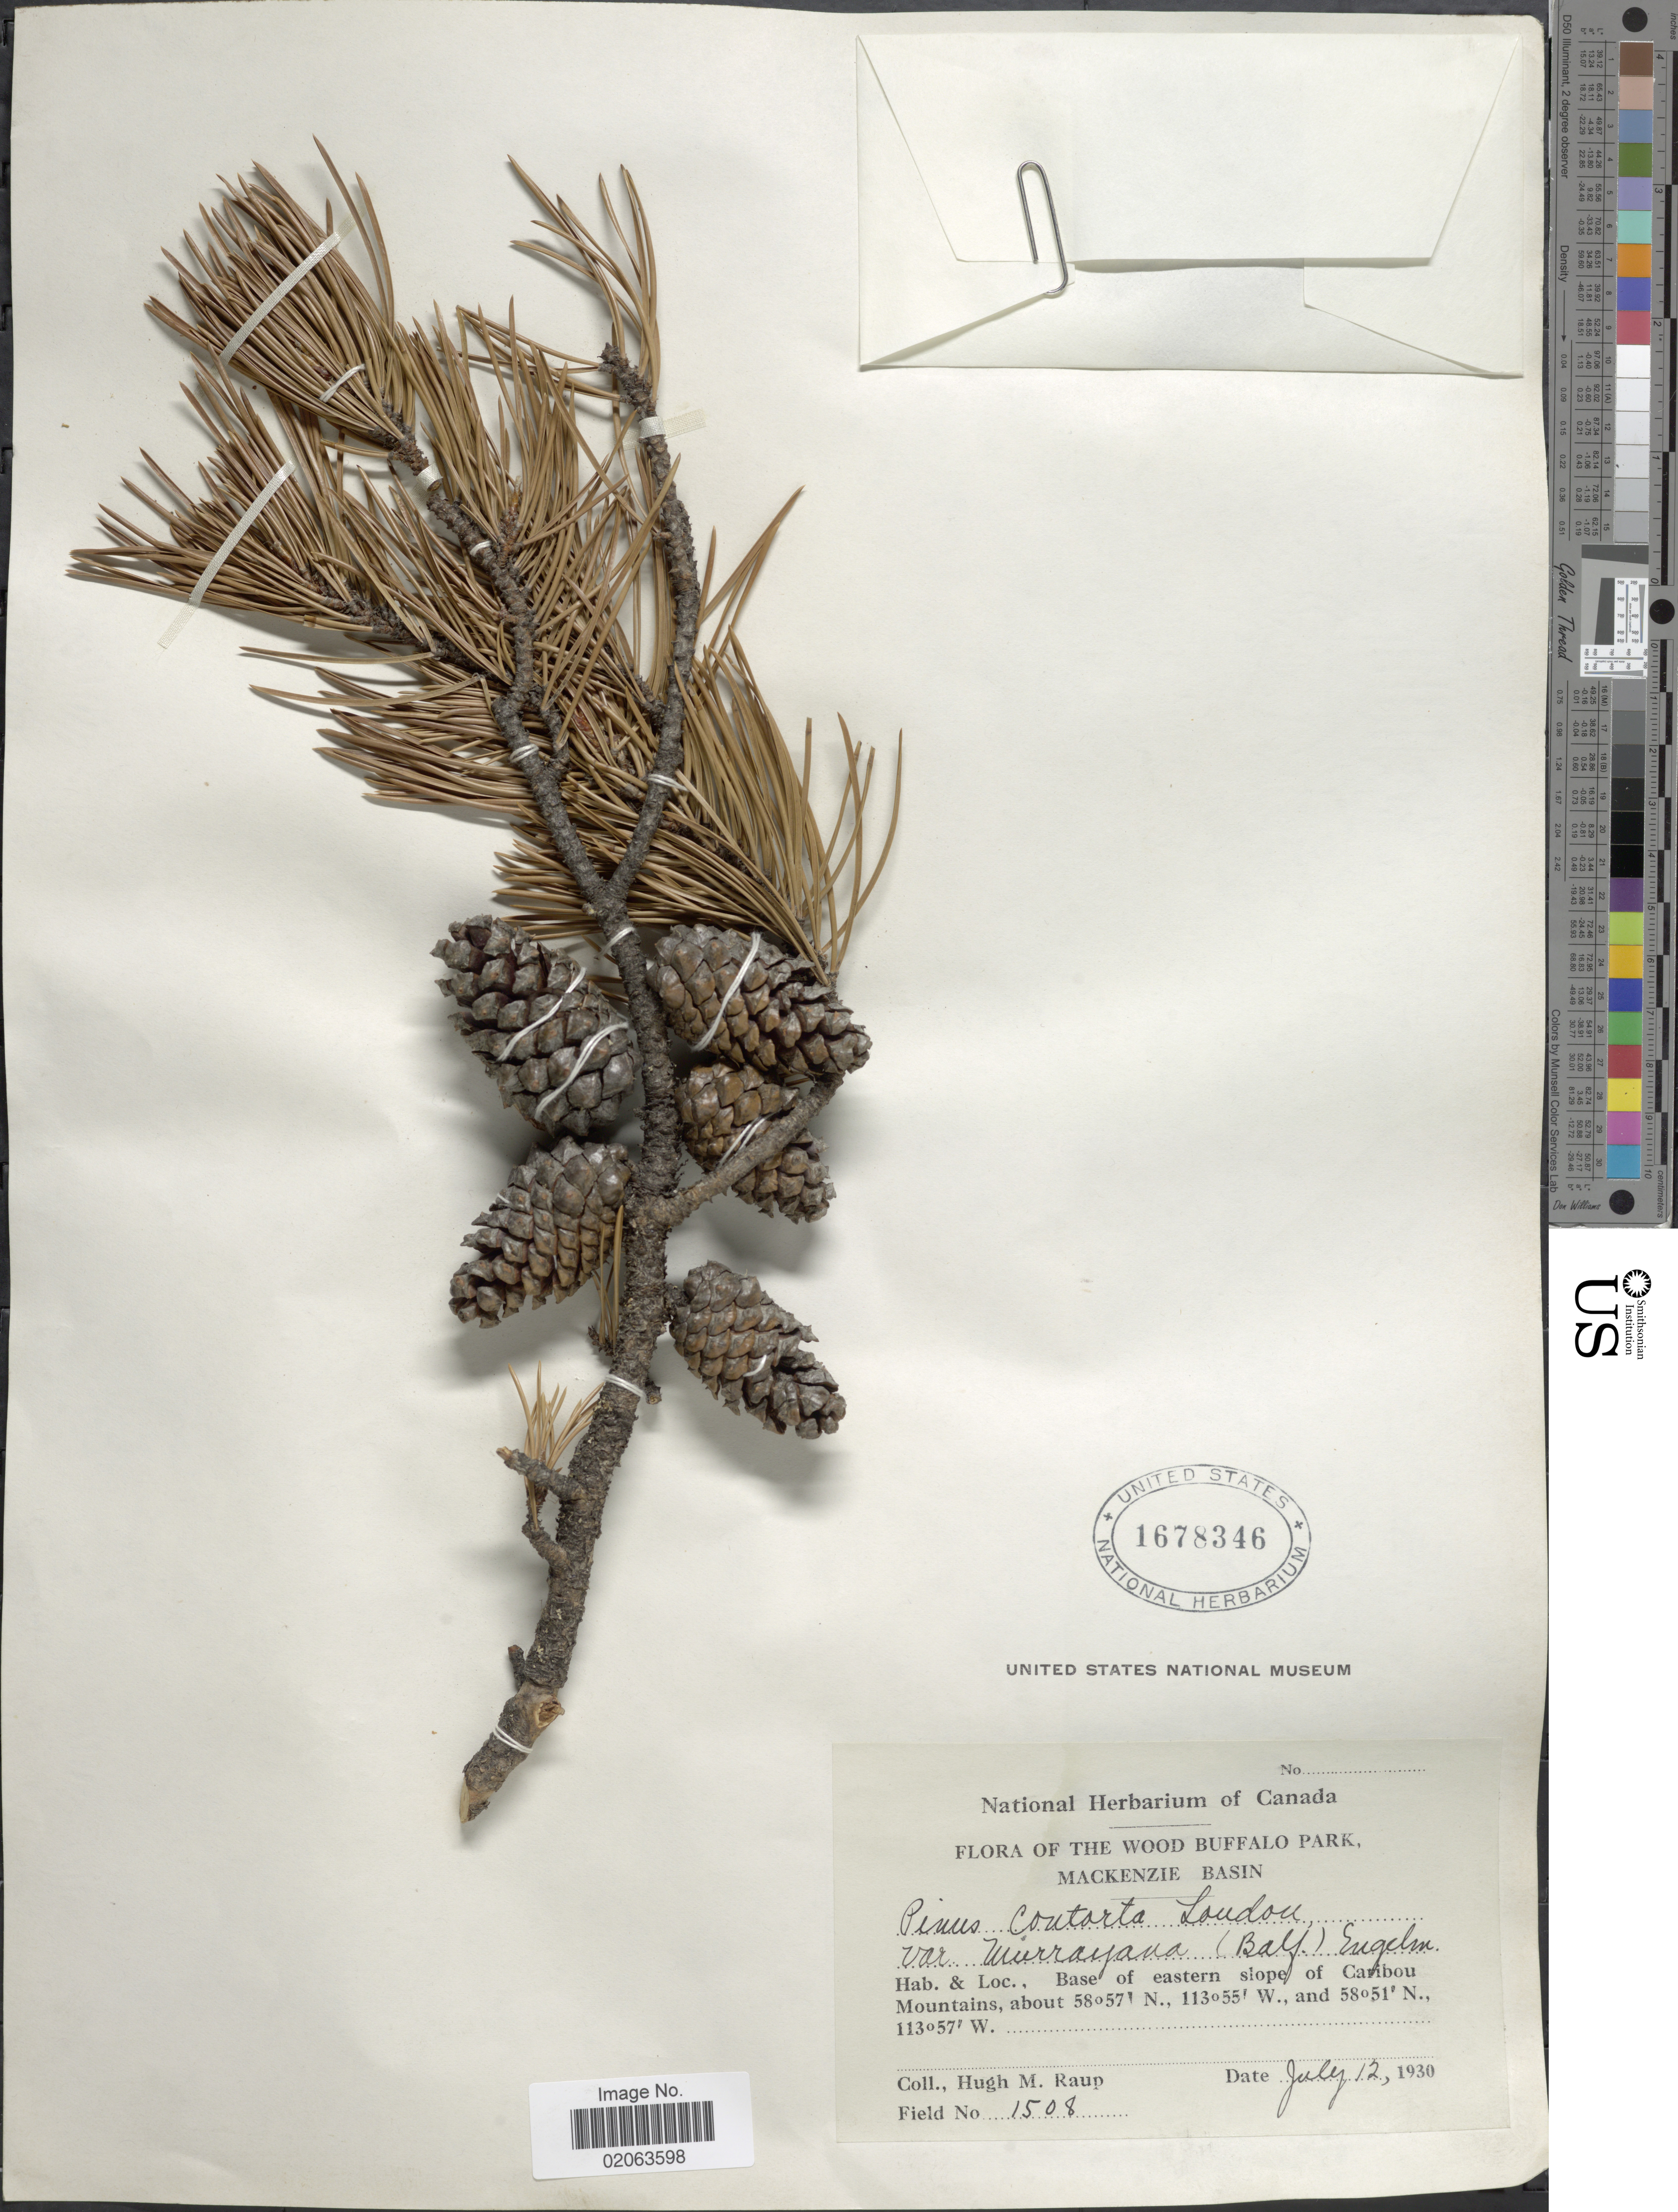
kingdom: Plantae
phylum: Tracheophyta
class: Pinopsida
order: Pinales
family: Pinaceae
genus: Pinus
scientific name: Pinus contorta var. latifolia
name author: Engelm. ex S. Watson in C. King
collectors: H. Raup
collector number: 1508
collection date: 1930-07-12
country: Canada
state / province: Alberta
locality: Wood Buffalo Park, Base of eastern slope of Caribou Mountains.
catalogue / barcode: US 1678346